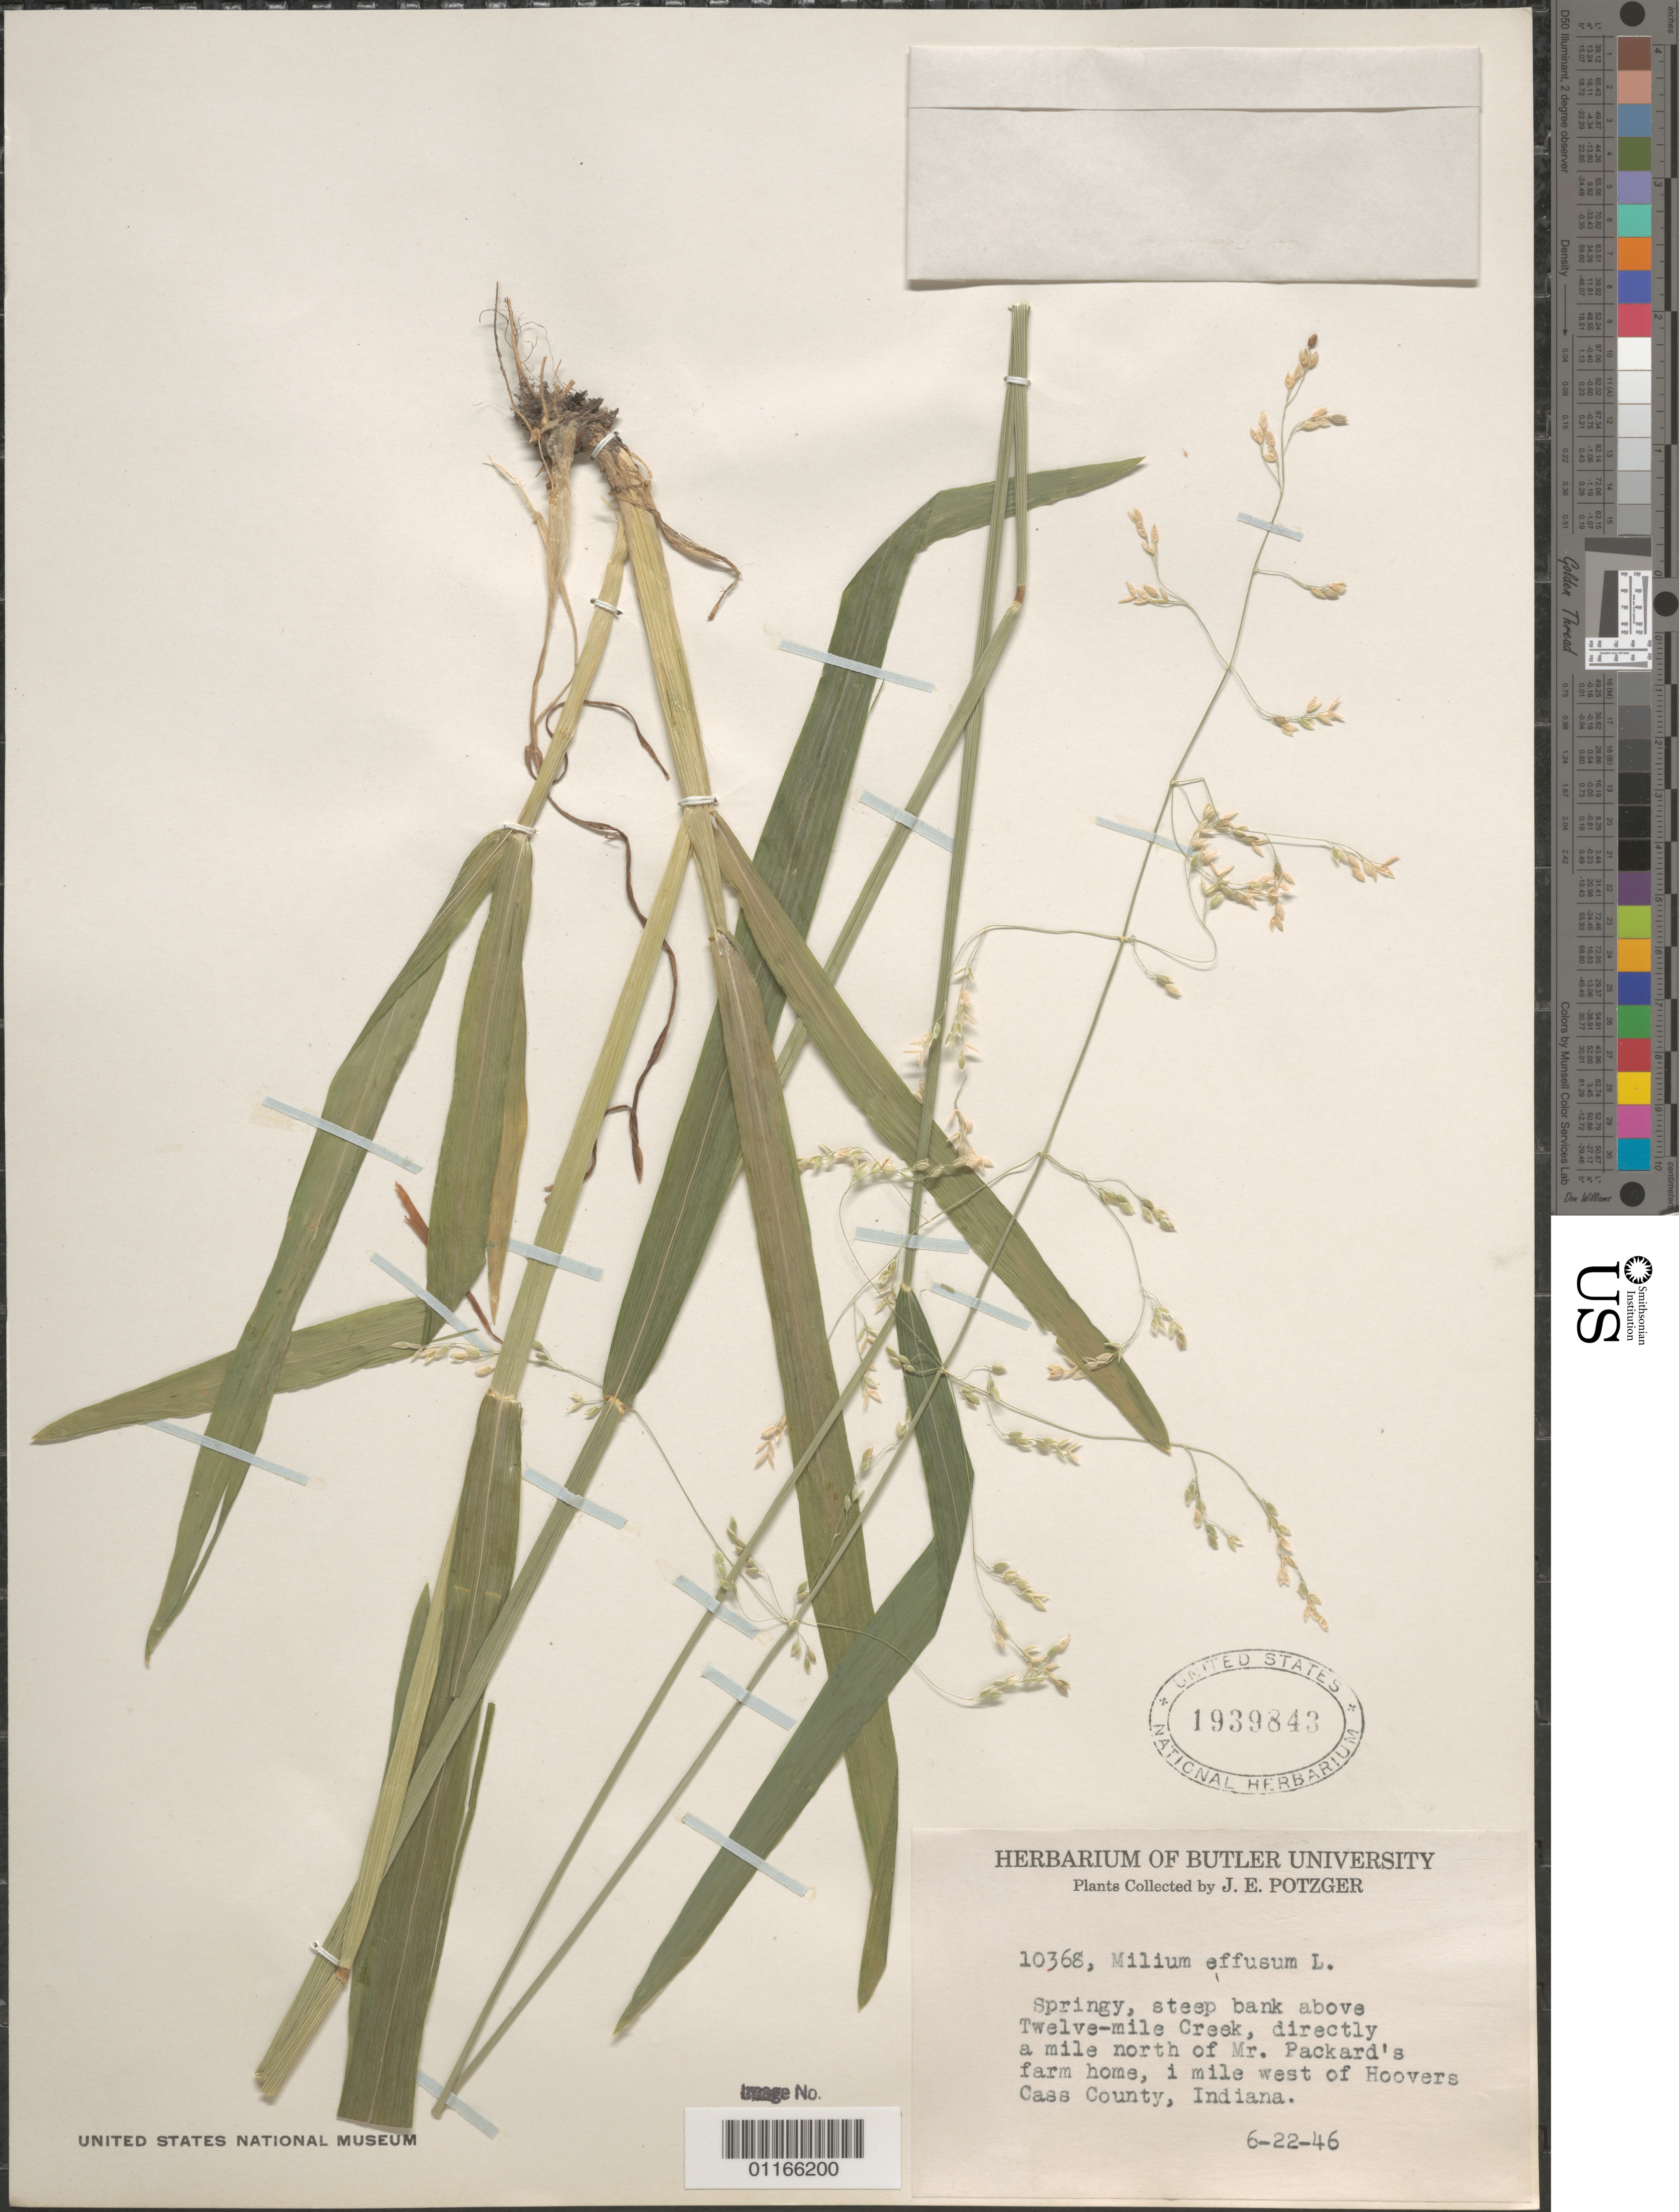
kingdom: Plantae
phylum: Tracheophyta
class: Liliopsida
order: Poales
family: Poaceae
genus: Milium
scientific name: Milium effusum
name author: L.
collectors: J. Potzger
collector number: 10368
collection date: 1946-06-22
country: United States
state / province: Indiana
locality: Bank above Twelve-mile Creek, directly a mile north of Mr. Packard's farm home, 1 mile west of Hoovers Cass County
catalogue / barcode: US 1939843